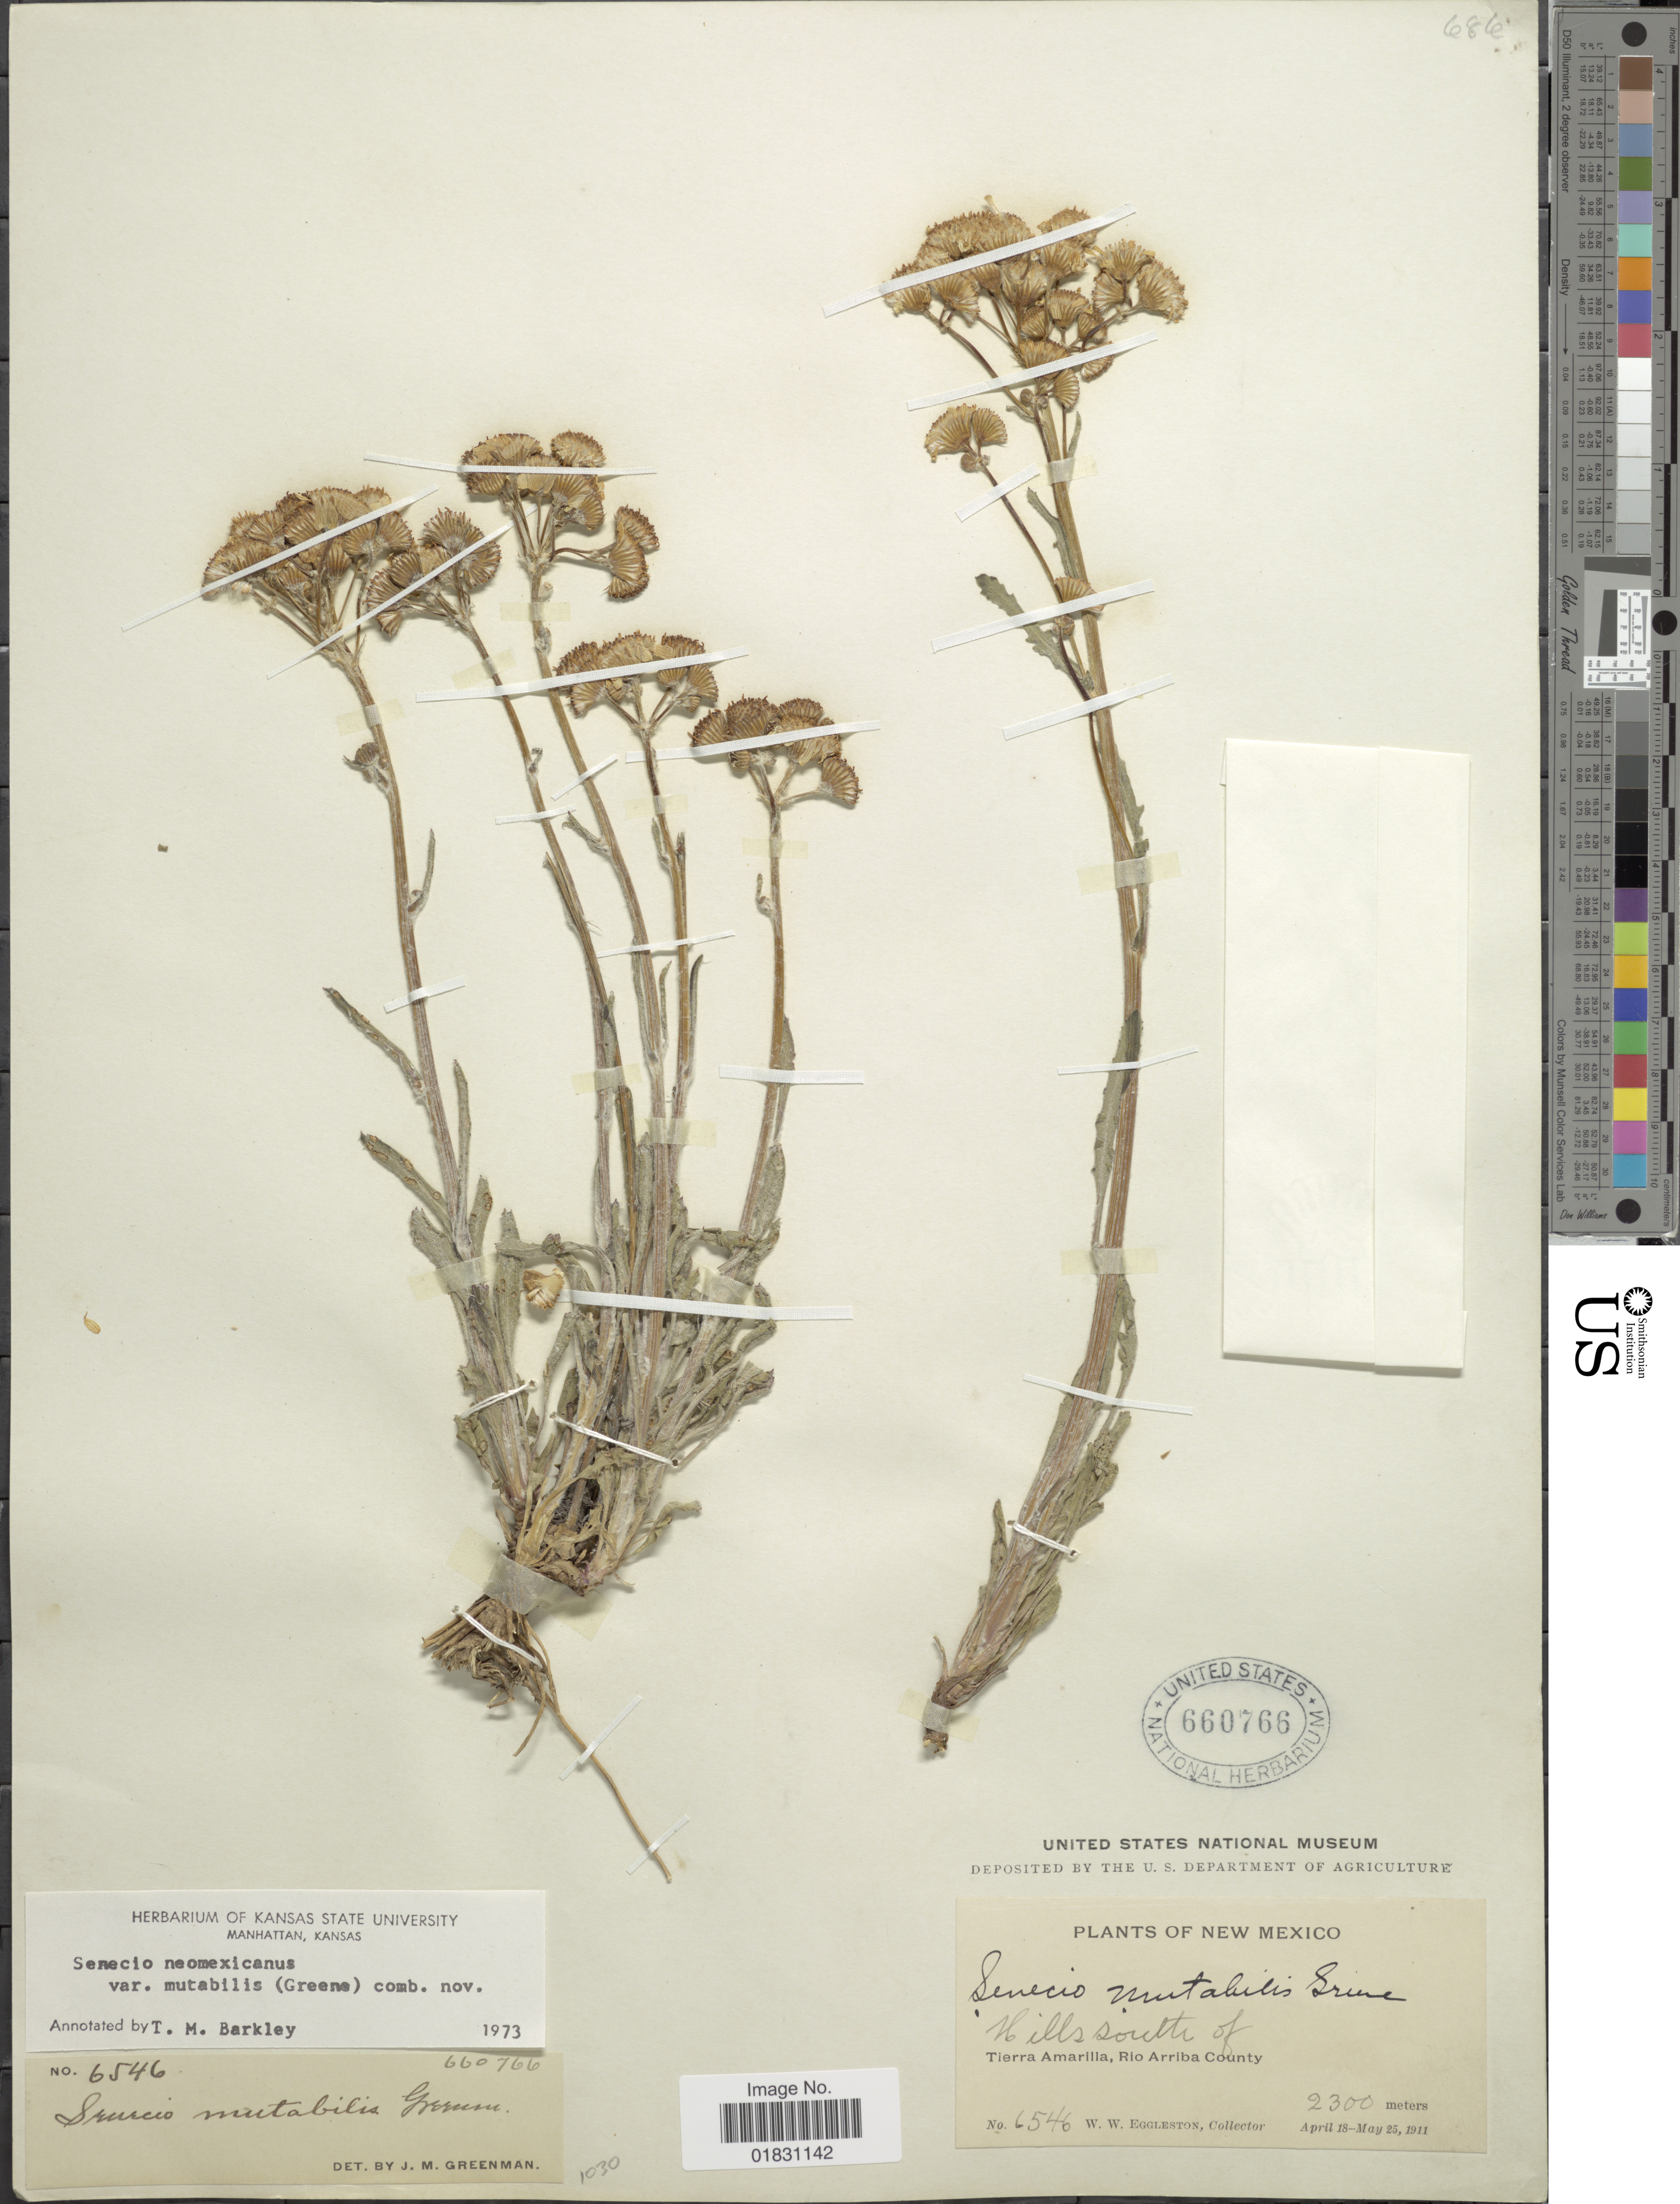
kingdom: Plantae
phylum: Tracheophyta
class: Magnoliopsida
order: Asterales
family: Asteraceae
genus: Packera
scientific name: Packera neomexicana var. mutabilis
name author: (Greene) W.A. Weber & Á. Löve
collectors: W. W. Eggleston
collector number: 6546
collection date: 1911-04-18/1911-05-25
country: United States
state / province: New Mexico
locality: Hills south of Tierra Amarilla, Rio Arriba County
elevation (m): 2300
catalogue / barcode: US 660766